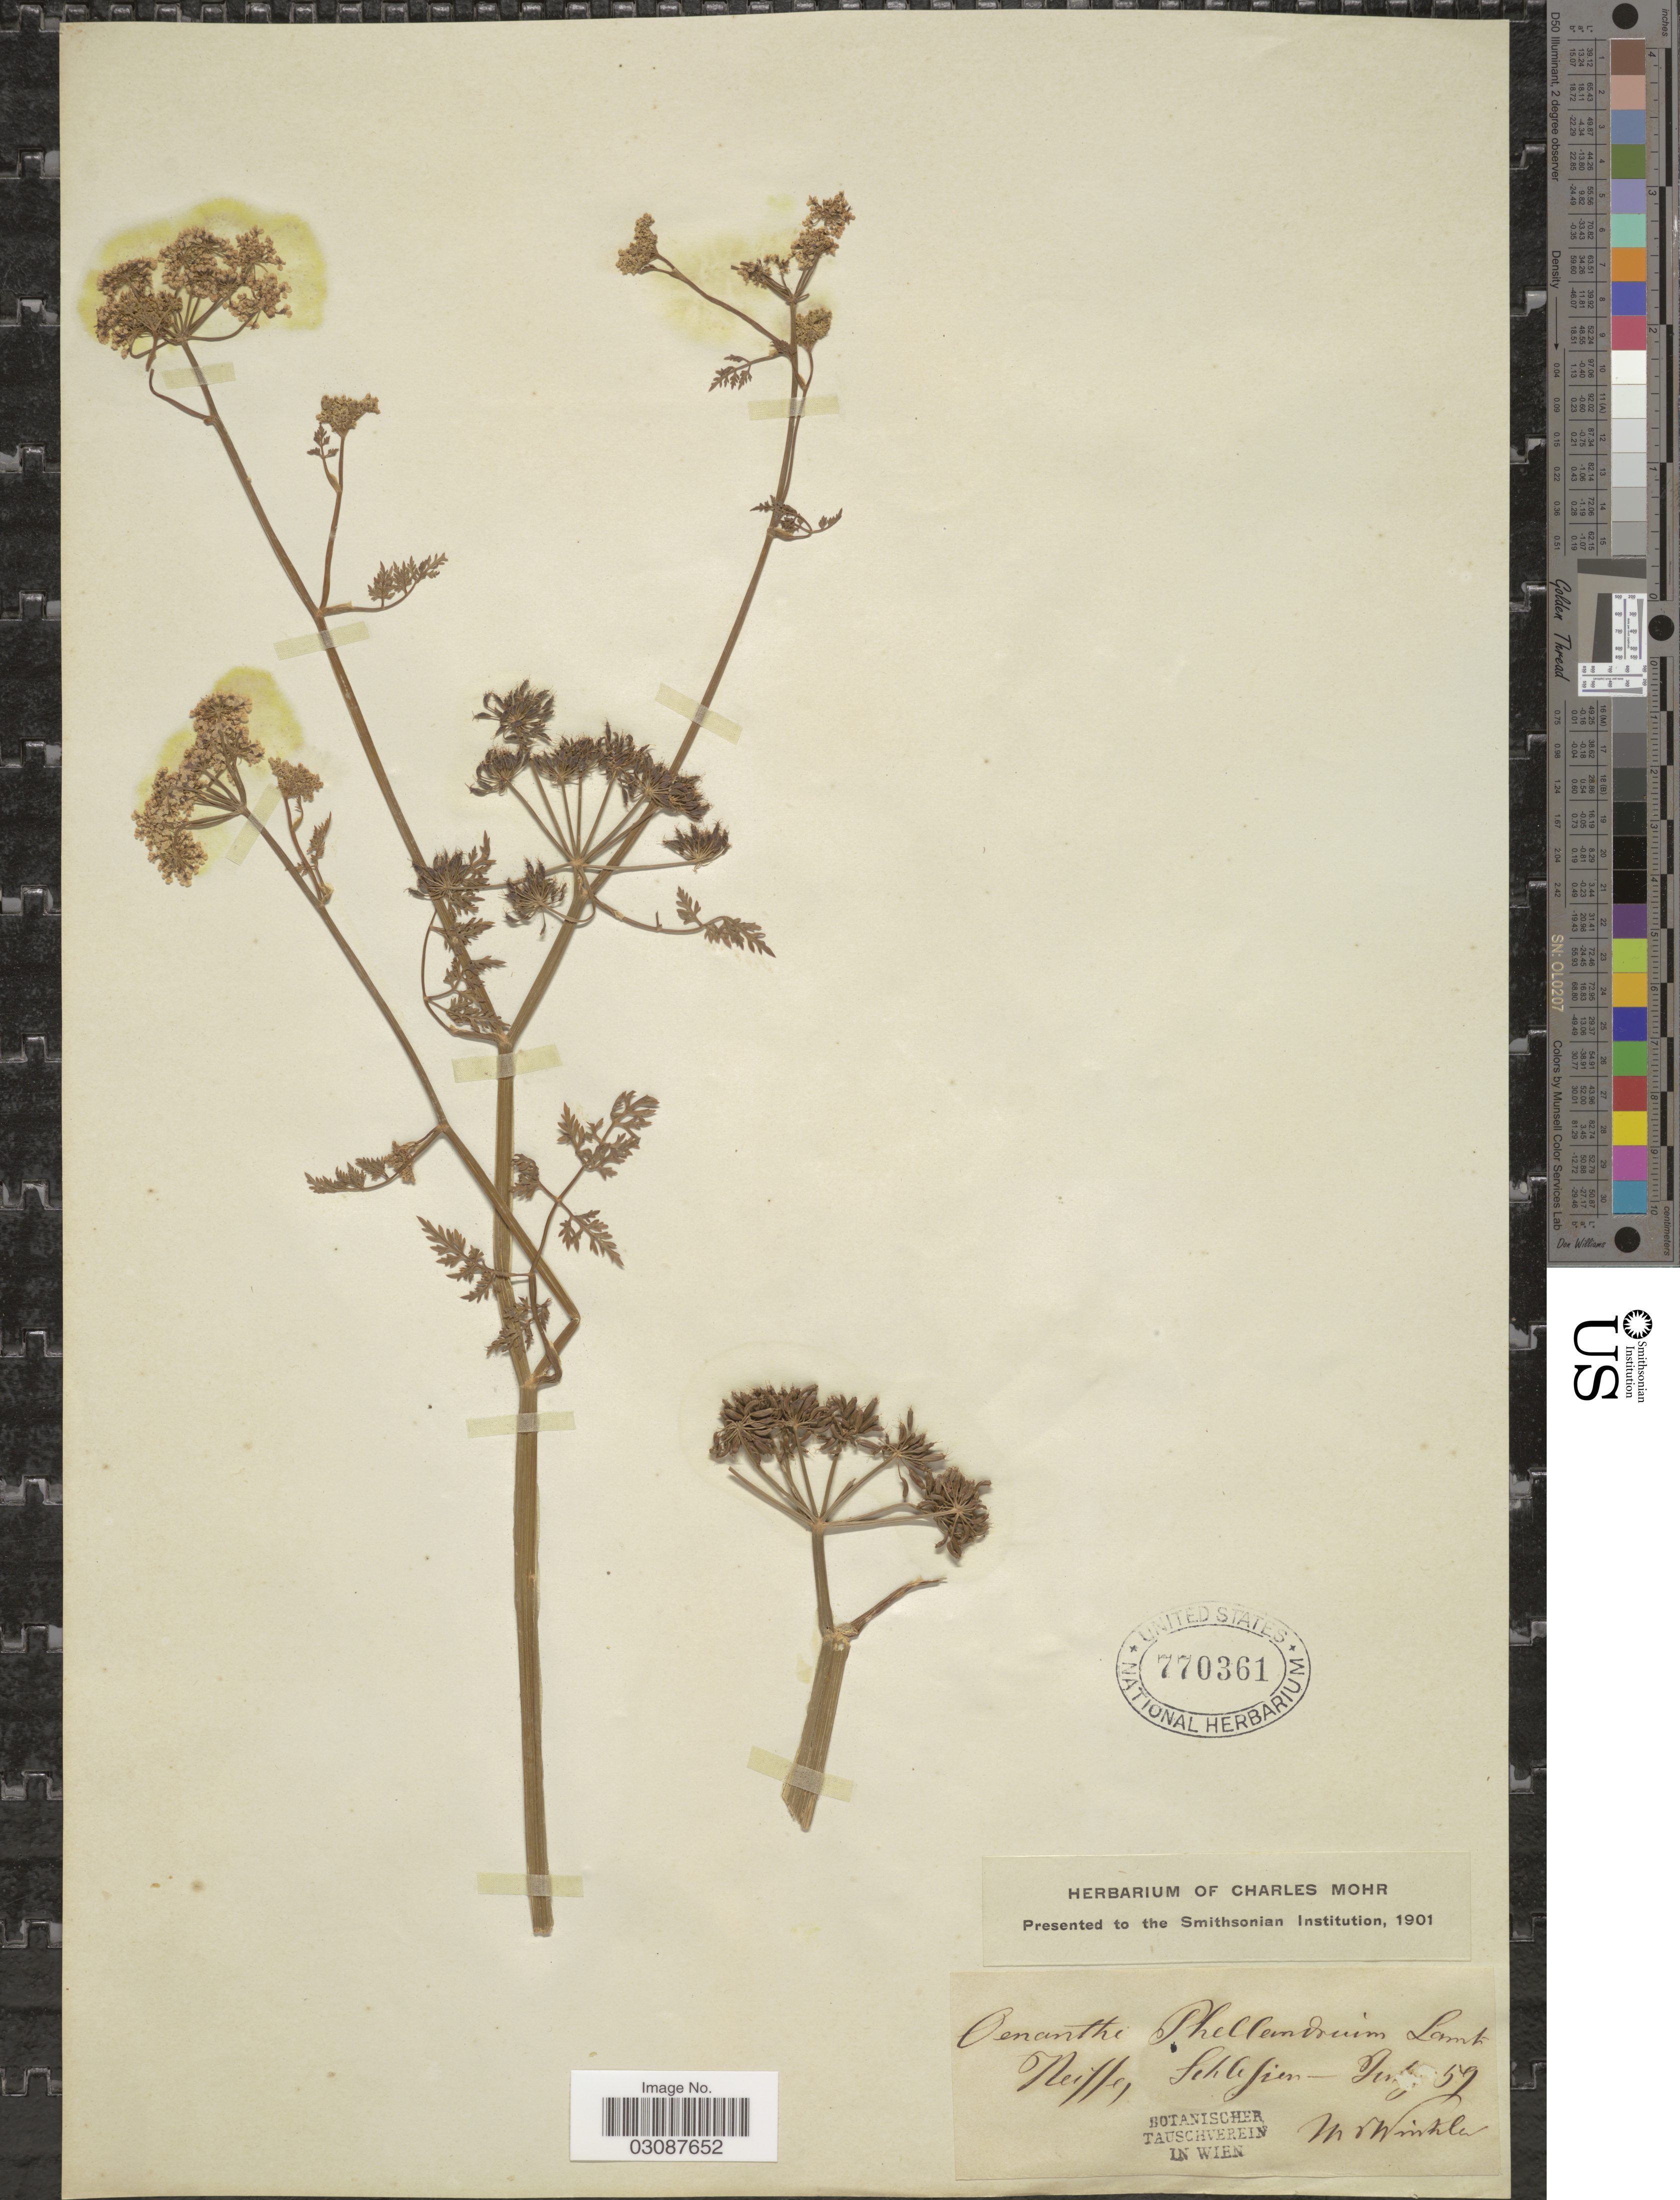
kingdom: Plantae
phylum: Tracheophyta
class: Magnoliopsida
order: Apiales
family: Apiaceae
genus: Oenanthe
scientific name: Oenanthe phellandrim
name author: Lam.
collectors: M. Winkler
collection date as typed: Transcribed d/m/y: /7/59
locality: Neiffeg Schlefien. [interpreted]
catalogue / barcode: US 770361